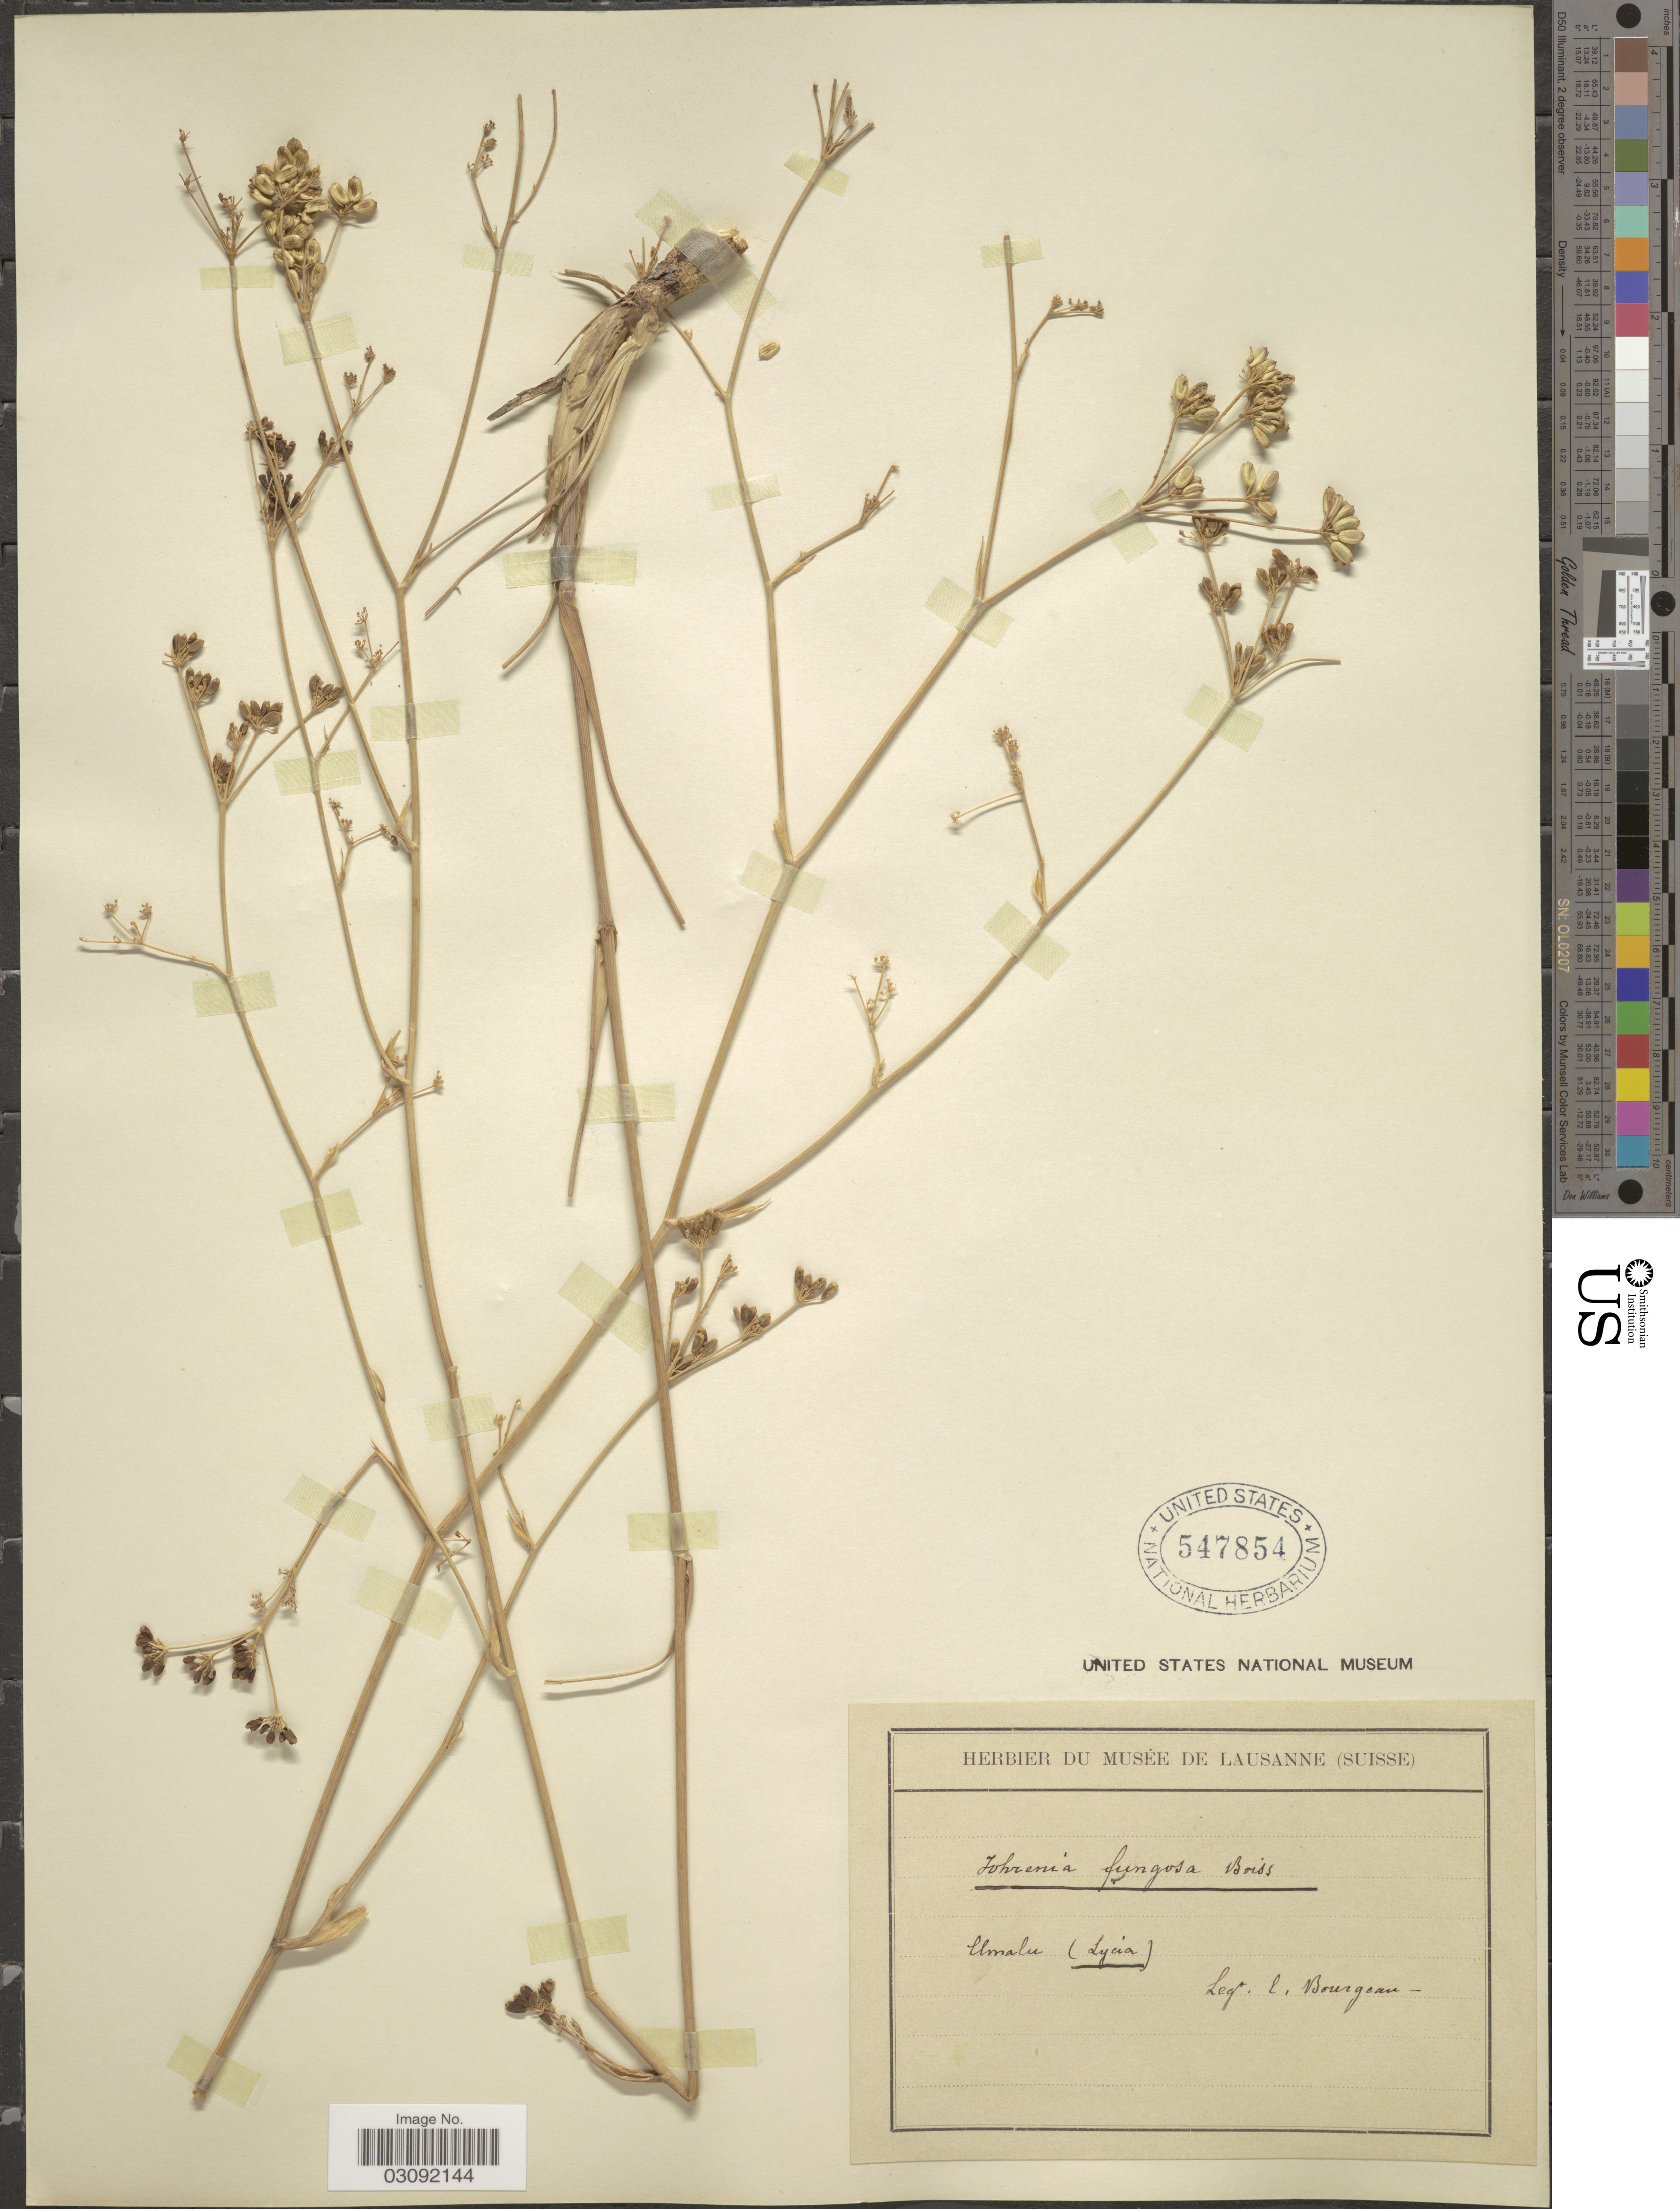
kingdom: Plantae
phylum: Tracheophyta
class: Magnoliopsida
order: Apiales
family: Apiaceae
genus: Johrenia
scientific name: Johrenia fungosa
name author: Boiss.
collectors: E. Bourgeau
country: Turkey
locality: Umalu (Lycia).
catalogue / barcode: US 547854